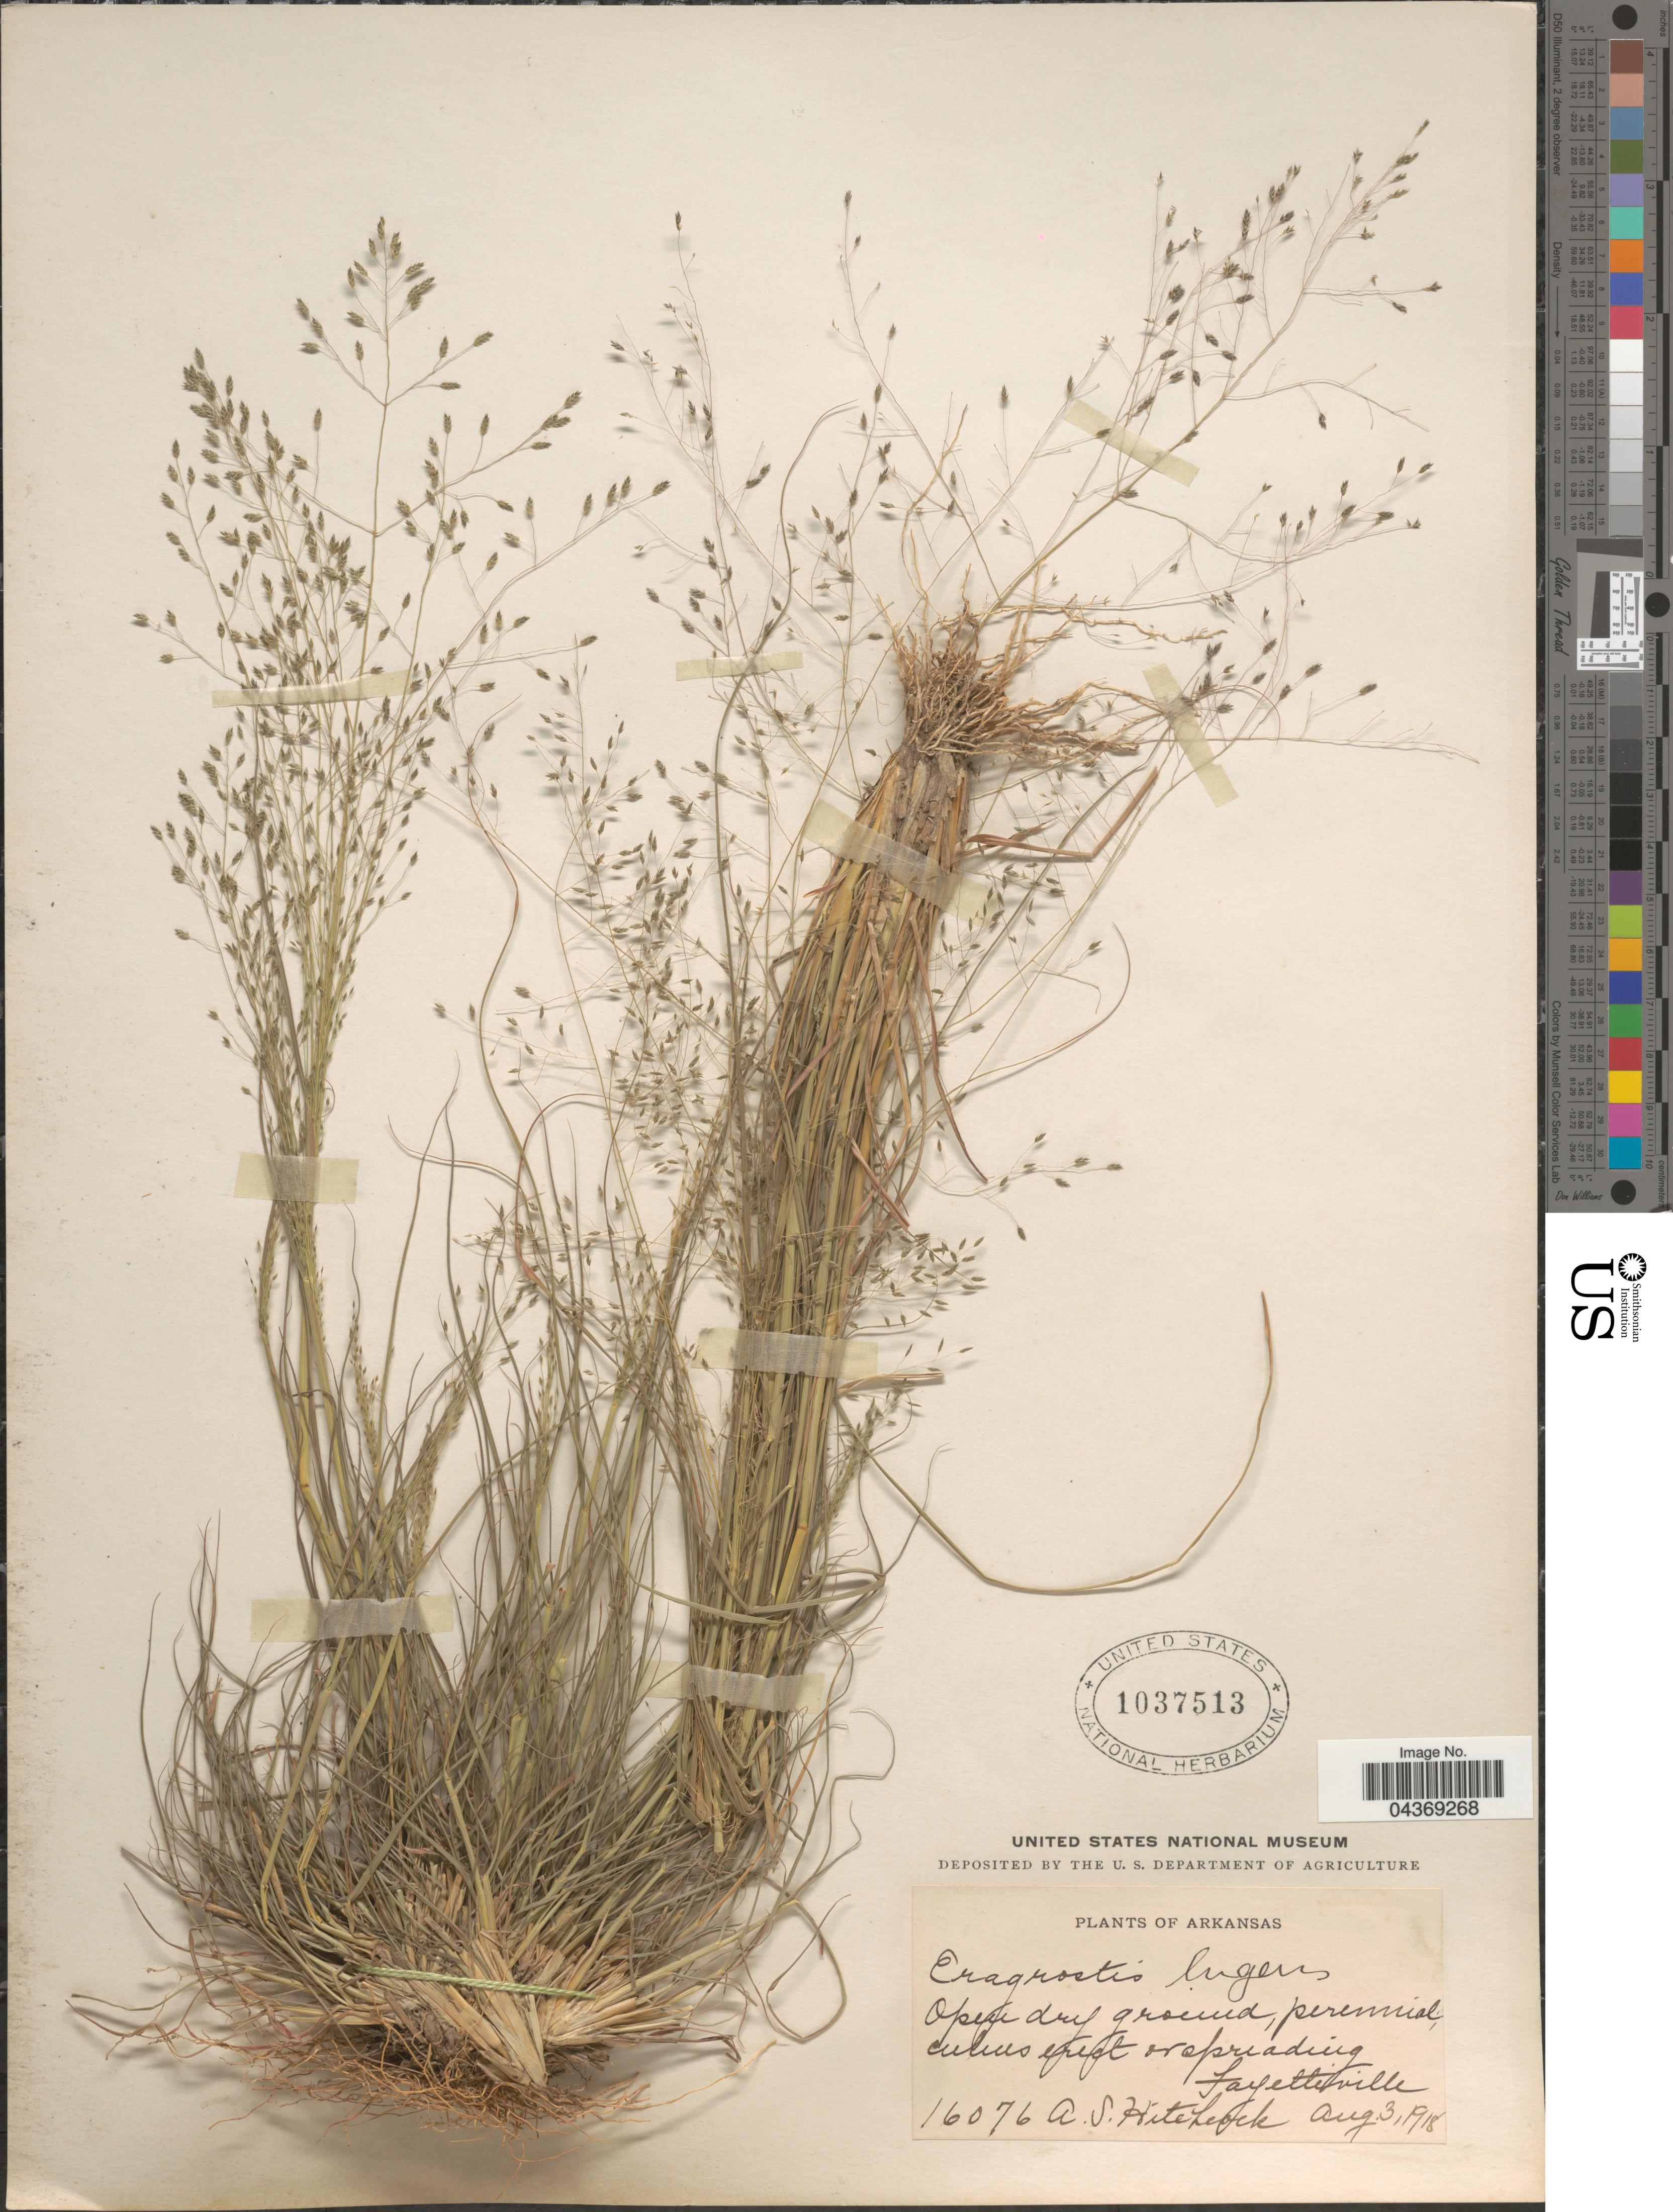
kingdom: Plantae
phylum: Tracheophyta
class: Liliopsida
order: Poales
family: Poaceae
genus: Eragrostis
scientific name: Eragrostis intermedia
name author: Hitchc.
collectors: A. S. Hitchcock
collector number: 16076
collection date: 1918-08-03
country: United States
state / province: Arkansas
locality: Fayetteville.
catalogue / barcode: US 1037513